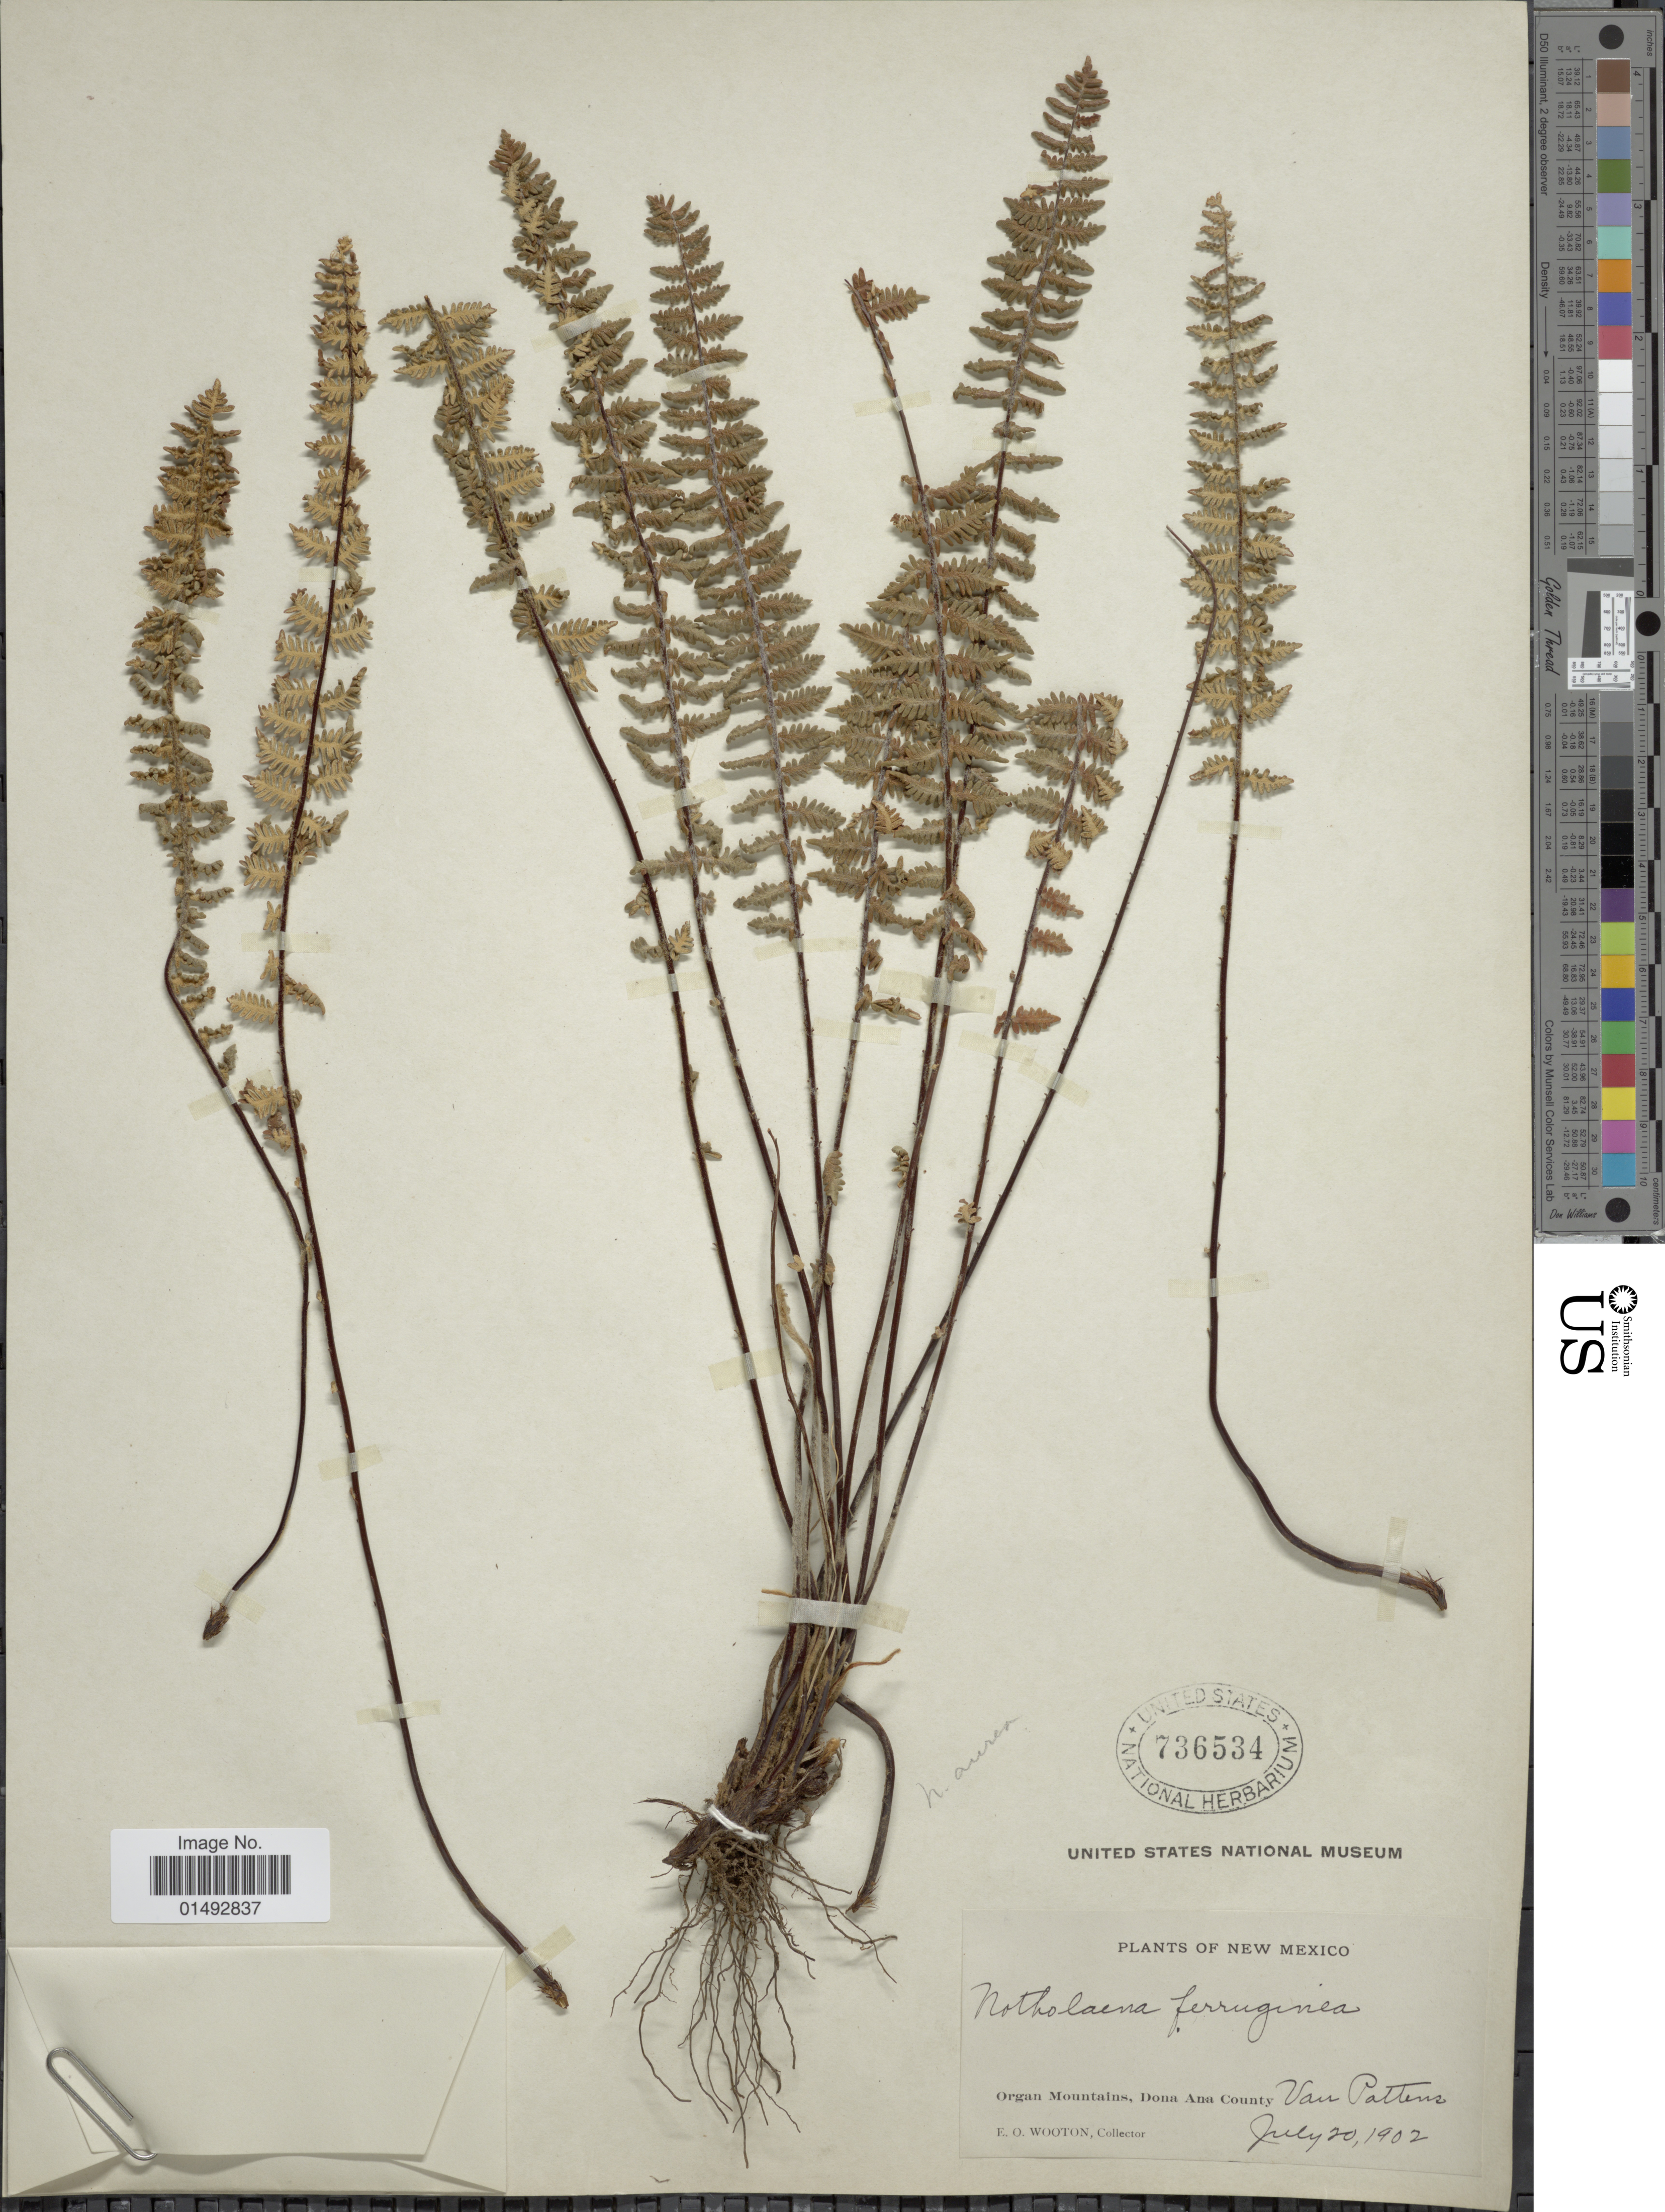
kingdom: Plantae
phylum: Tracheophyta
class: Polypodiopsida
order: Polypodiales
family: Pteridaceae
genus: Myriopteris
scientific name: Myriopteris aurea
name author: (Poir.) Grusz & Windham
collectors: E. O. Wooton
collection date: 1902-07-20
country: United States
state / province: New Mexico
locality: Organ Mountains, Dona Ana County, Van Pattens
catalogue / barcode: US 736534